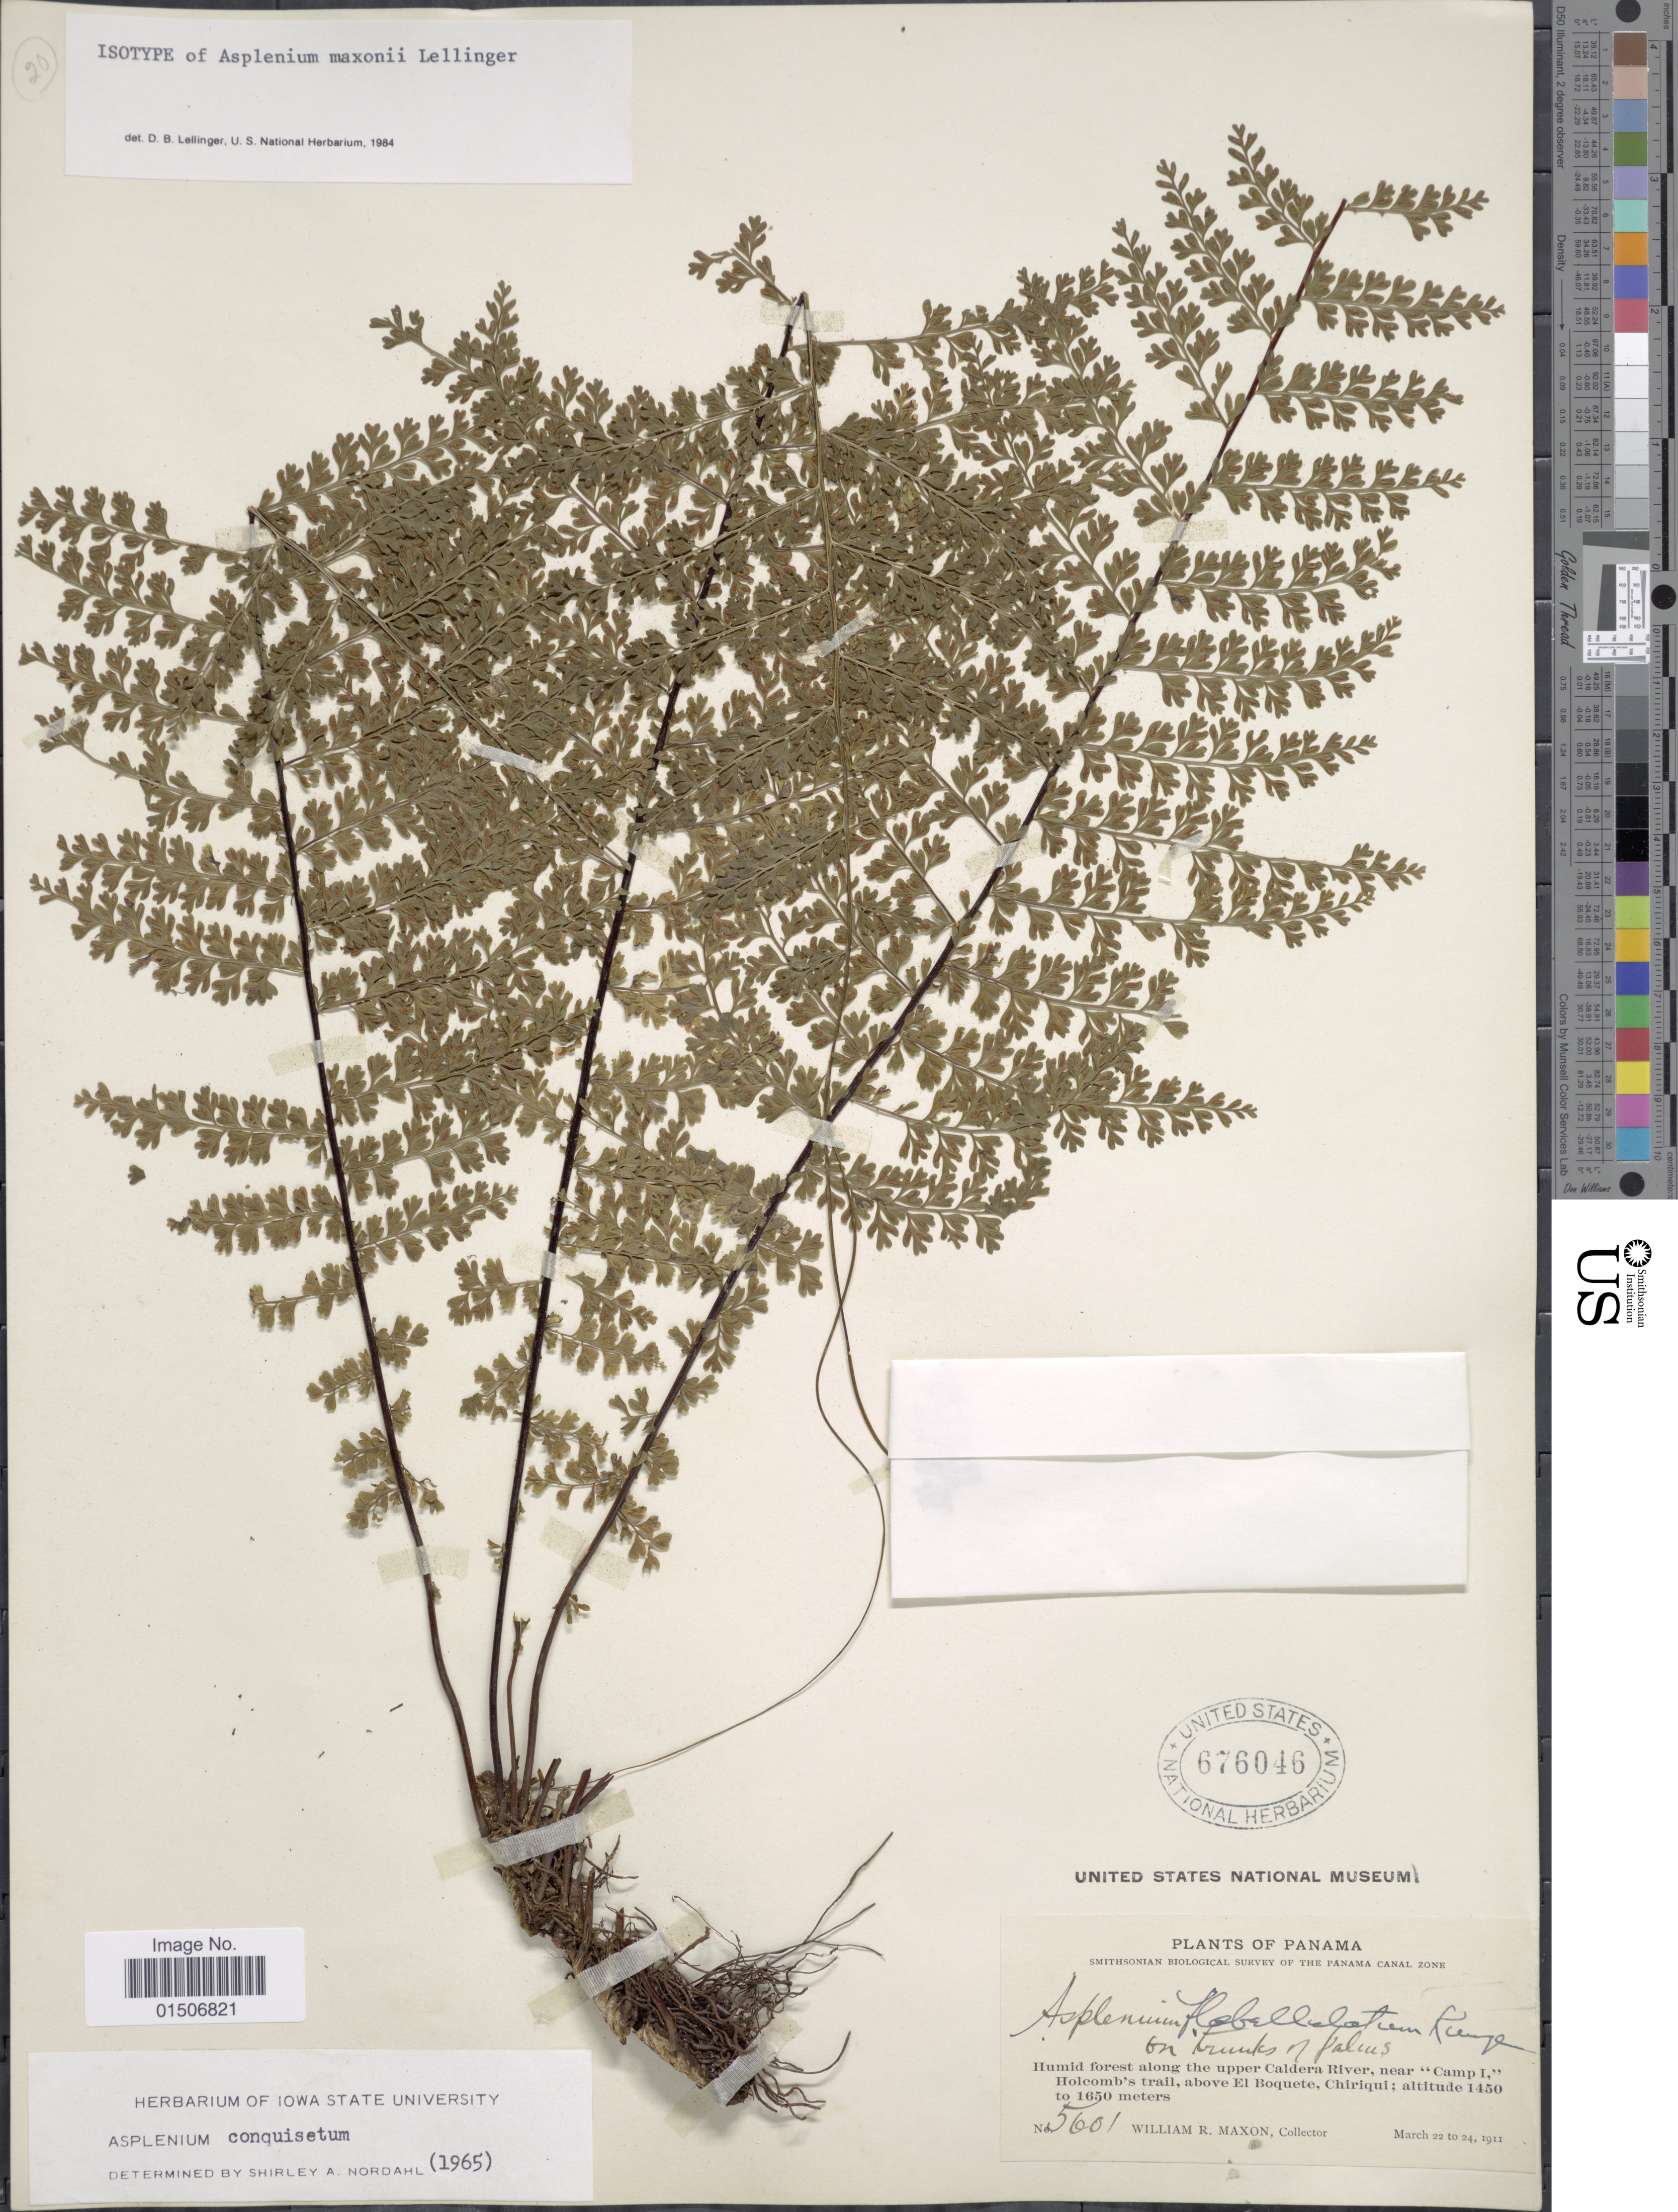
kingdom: Plantae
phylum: Tracheophyta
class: Polypodiopsida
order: Polypodiales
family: Aspleniaceae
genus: Asplenium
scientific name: Asplenium maxonii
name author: Lellinger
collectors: W. R. Maxon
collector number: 5601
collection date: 1911-03-22/1911-03-24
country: Panama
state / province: Chiriqui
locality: Humid forest along the upper Caldera River, near 'Camp I,' Holcomb's trail, above El Boquete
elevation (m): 1450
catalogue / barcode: US 676046